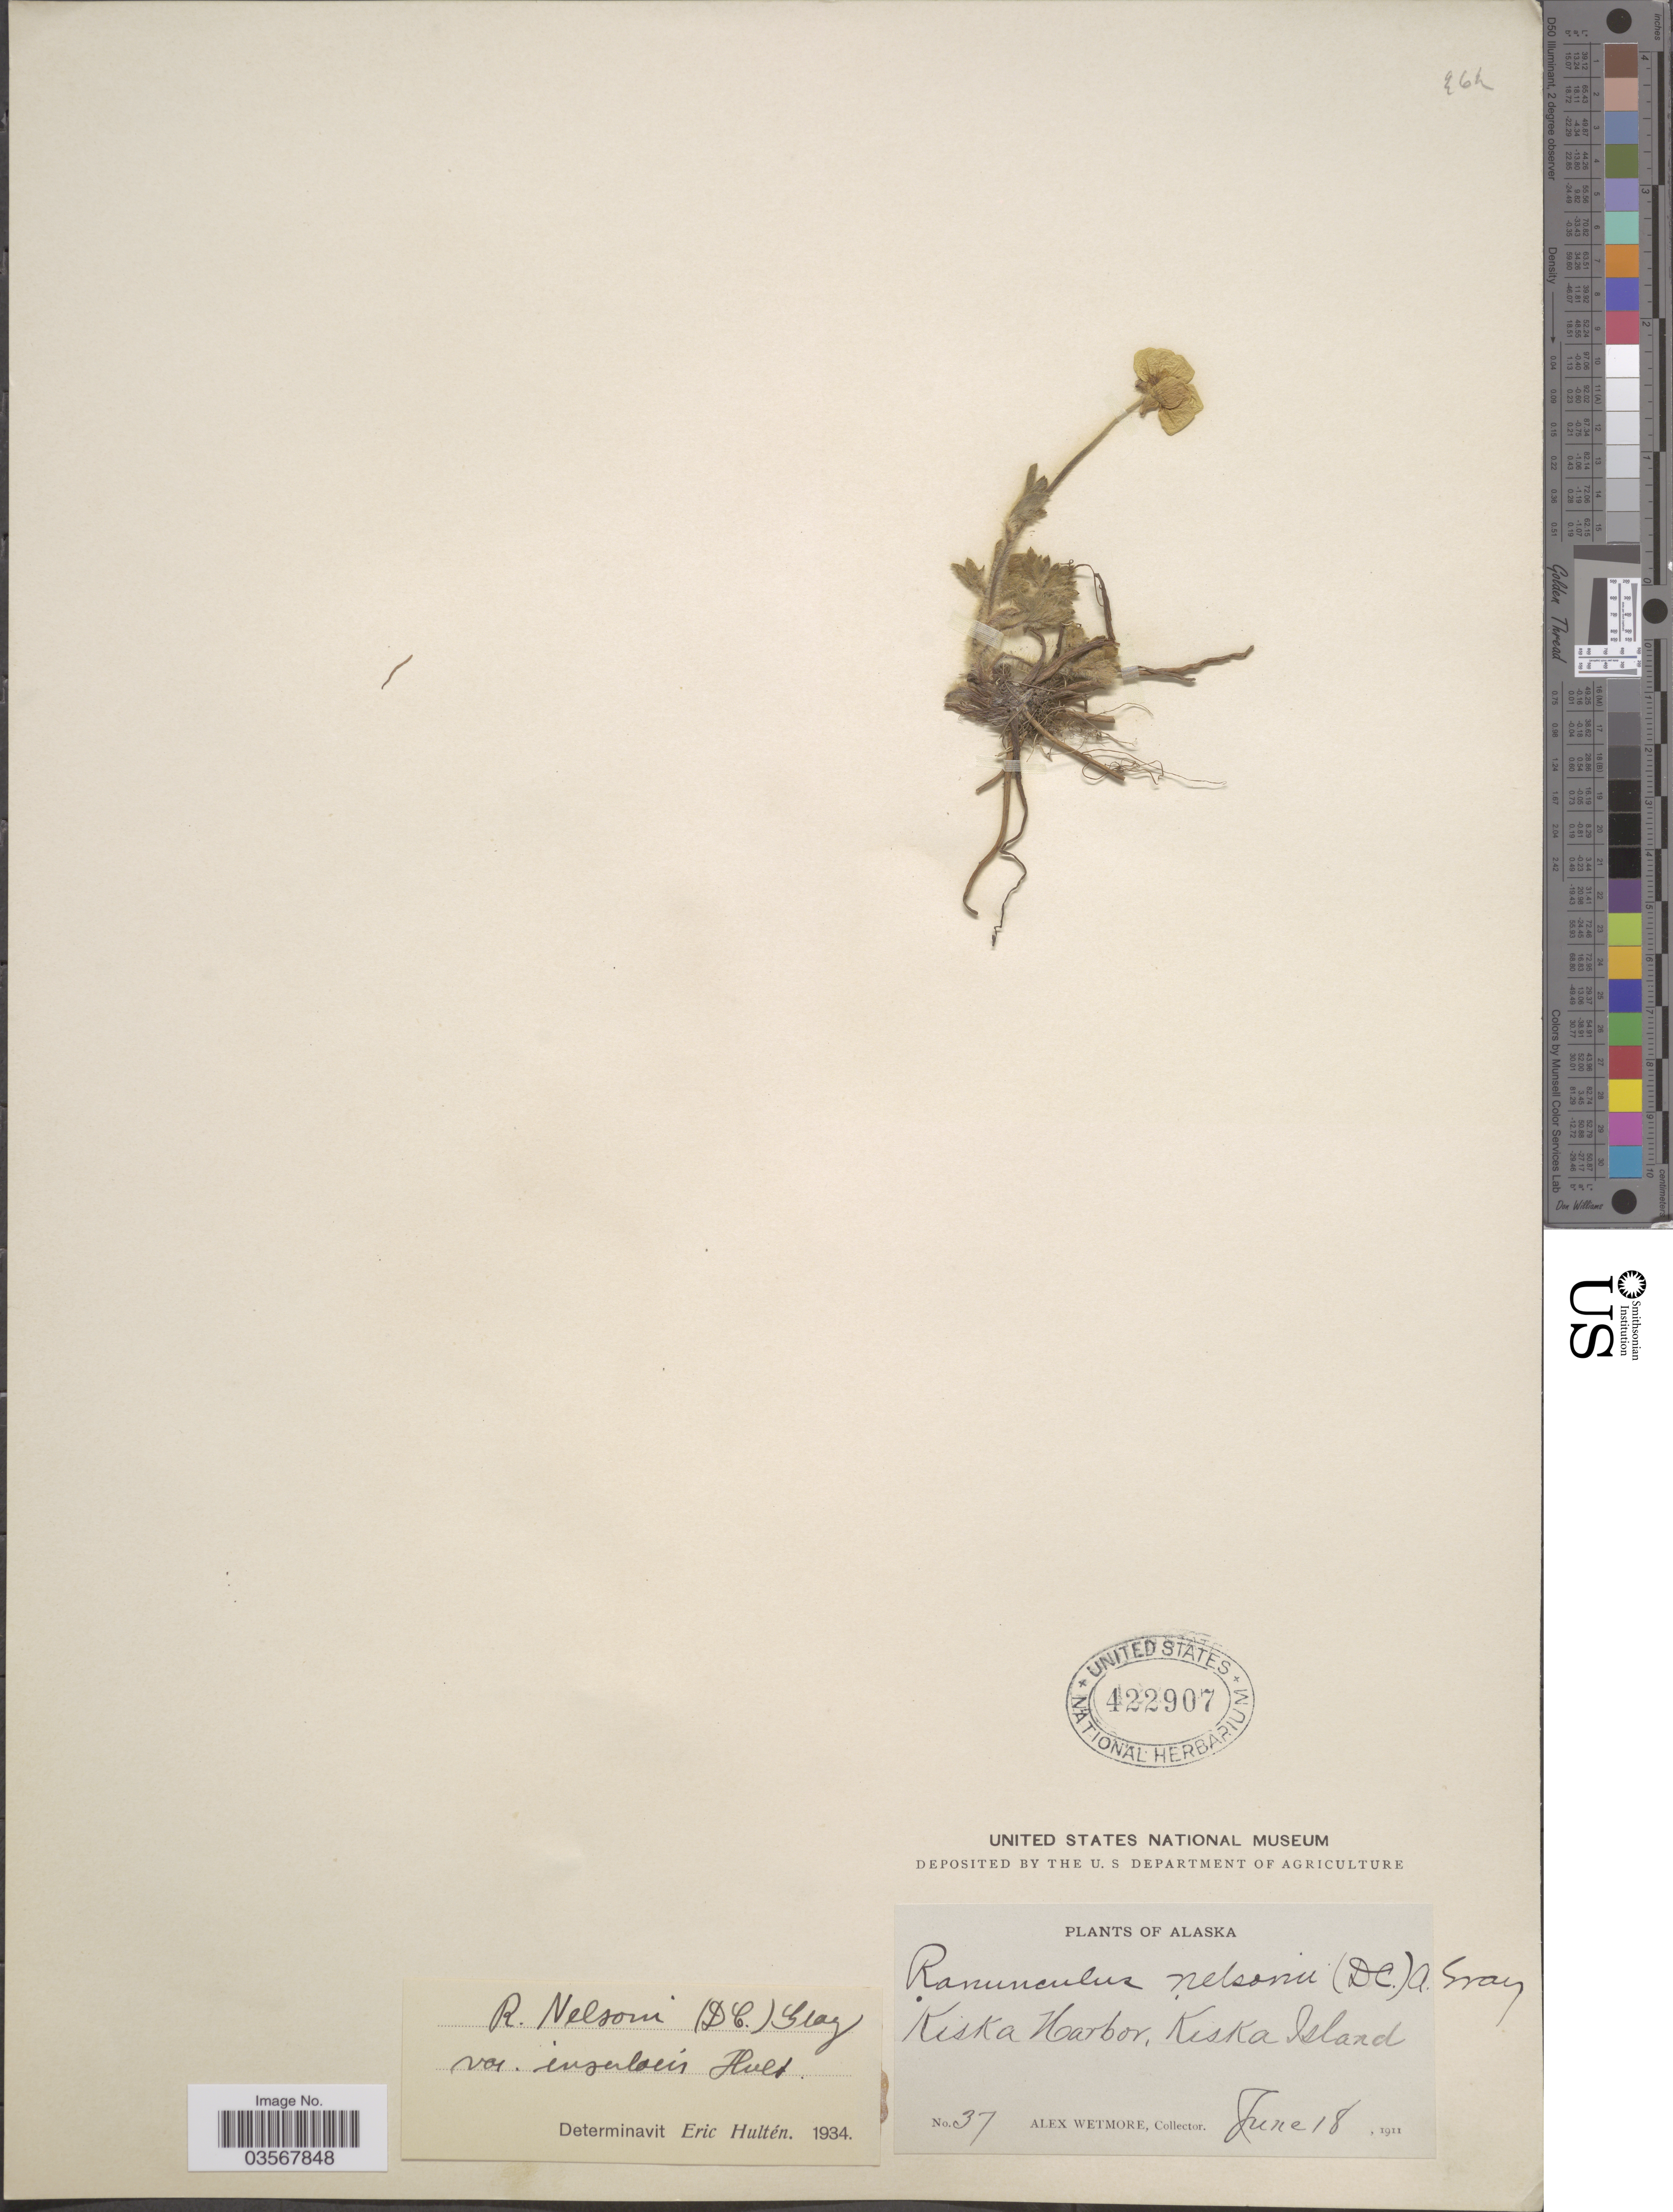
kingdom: Plantae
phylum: Tracheophyta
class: Magnoliopsida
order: Ranunculales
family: Ranunculaceae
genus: Ranunculus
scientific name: Ranunculus occidentalis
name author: Nutt.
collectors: A. Wetmore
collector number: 37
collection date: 1911-06-18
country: United States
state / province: Alaska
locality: Kiska Harbor, Kiska Island.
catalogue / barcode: US 422907